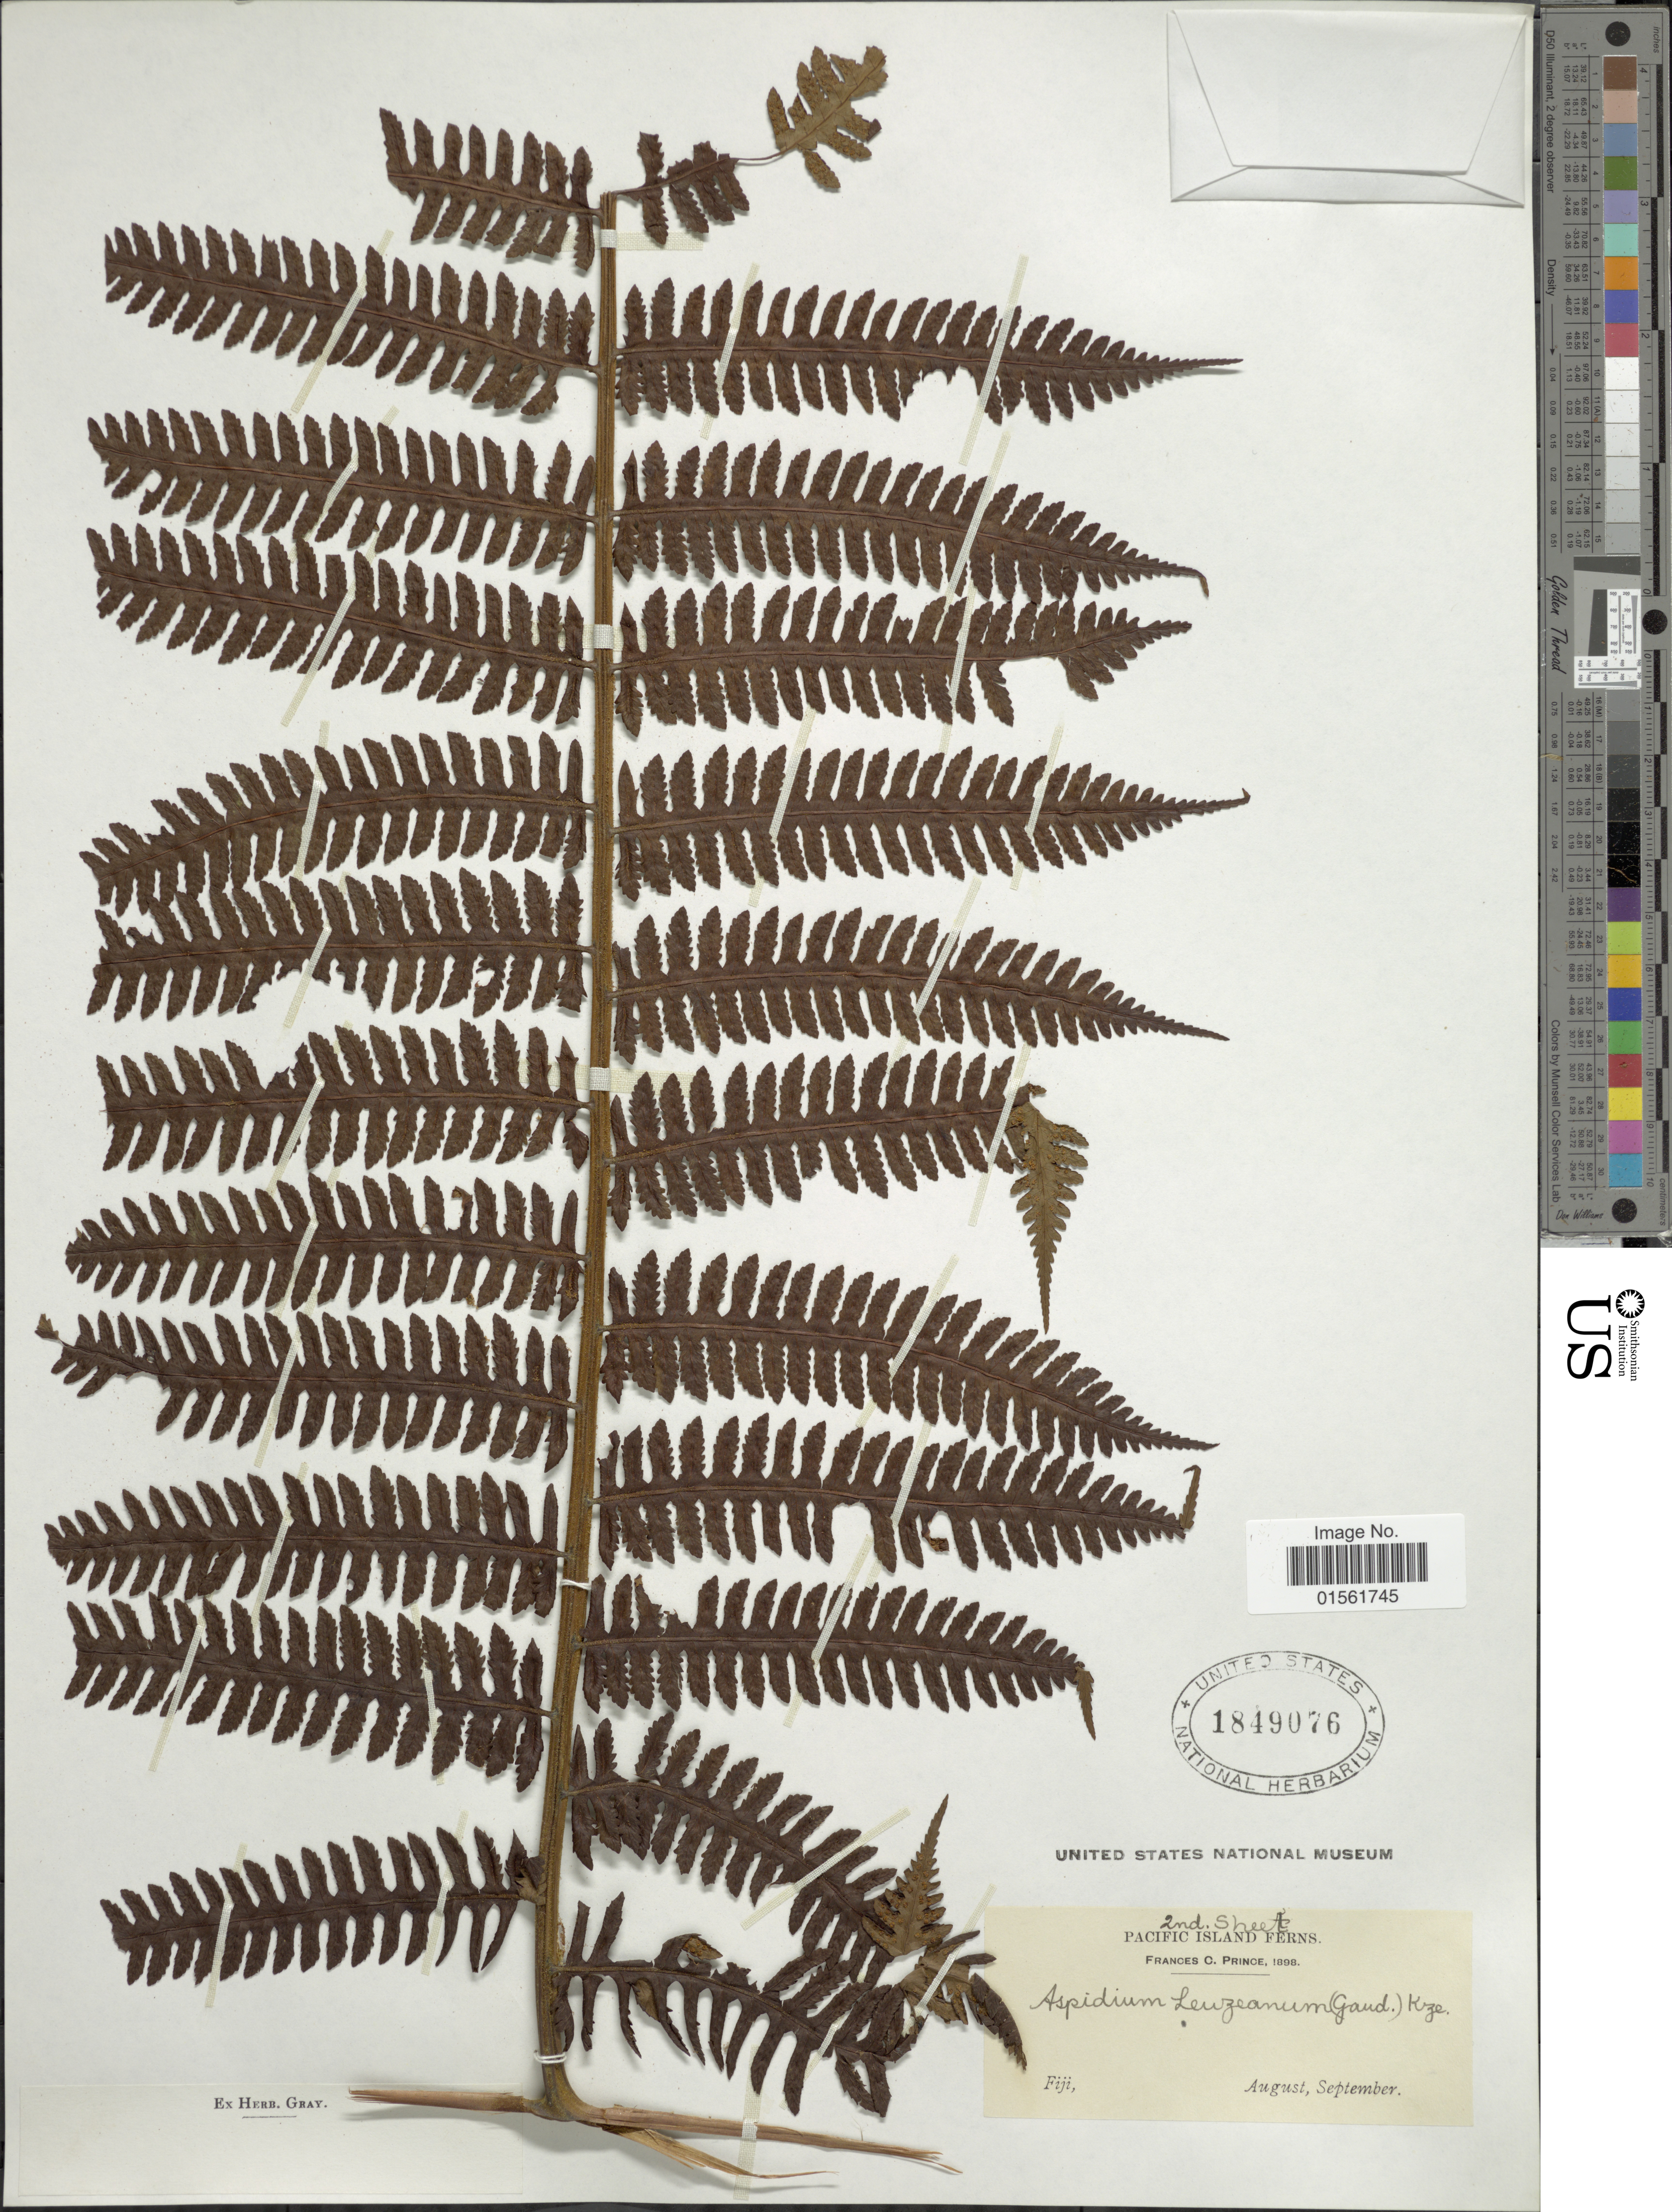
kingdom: Plantae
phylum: Tracheophyta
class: Polypodiopsida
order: Polypodiales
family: Dryopteridaceae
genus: Pleocnemia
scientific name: Pleocnemia cumingiana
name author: C. Presl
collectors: F. Prince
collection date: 1898-08/1898-09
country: Fiji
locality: Pacific Island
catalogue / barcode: US 1849076